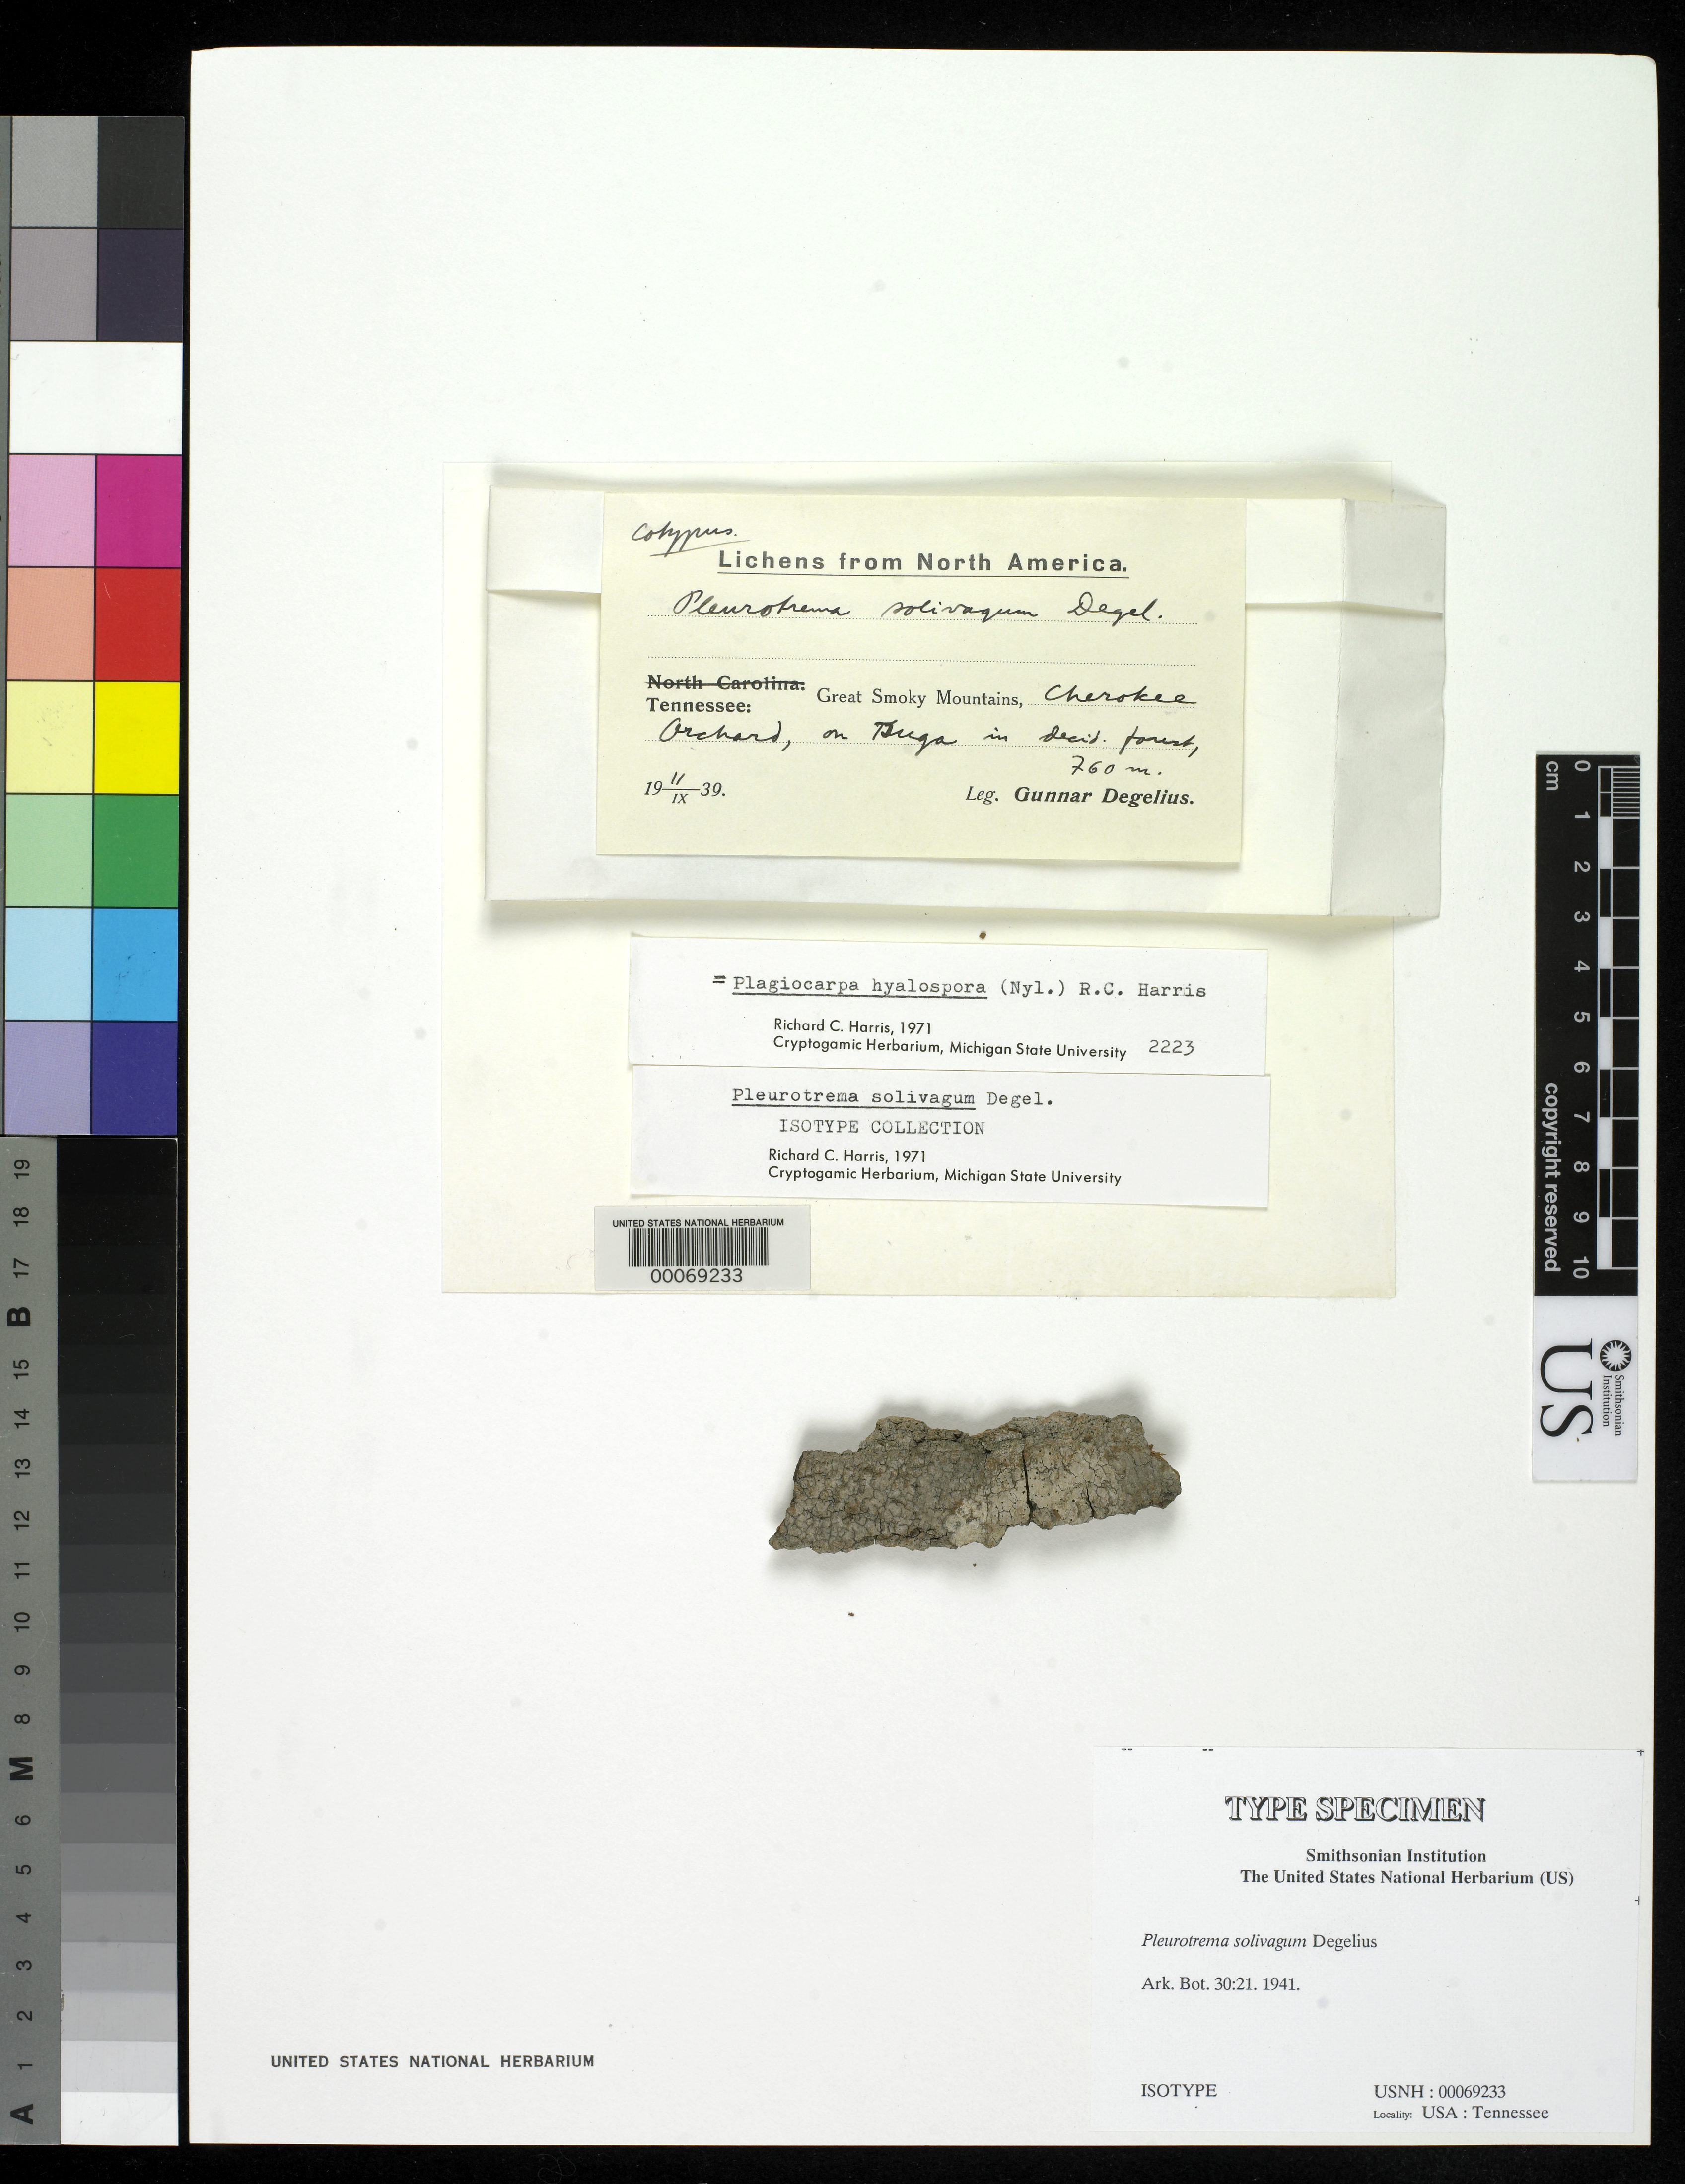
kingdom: Fungi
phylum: Ascomycota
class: Eurotiomycetes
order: Pyrenulales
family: Pyrenulaceae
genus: Pleurotrema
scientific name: Pleurotrema solivagum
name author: Degel.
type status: Isotype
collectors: G. B. F. Degelius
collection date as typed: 11 Sep 1939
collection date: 1939-09-11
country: United States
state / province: Tennessee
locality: Cherokee Orchard.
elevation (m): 760